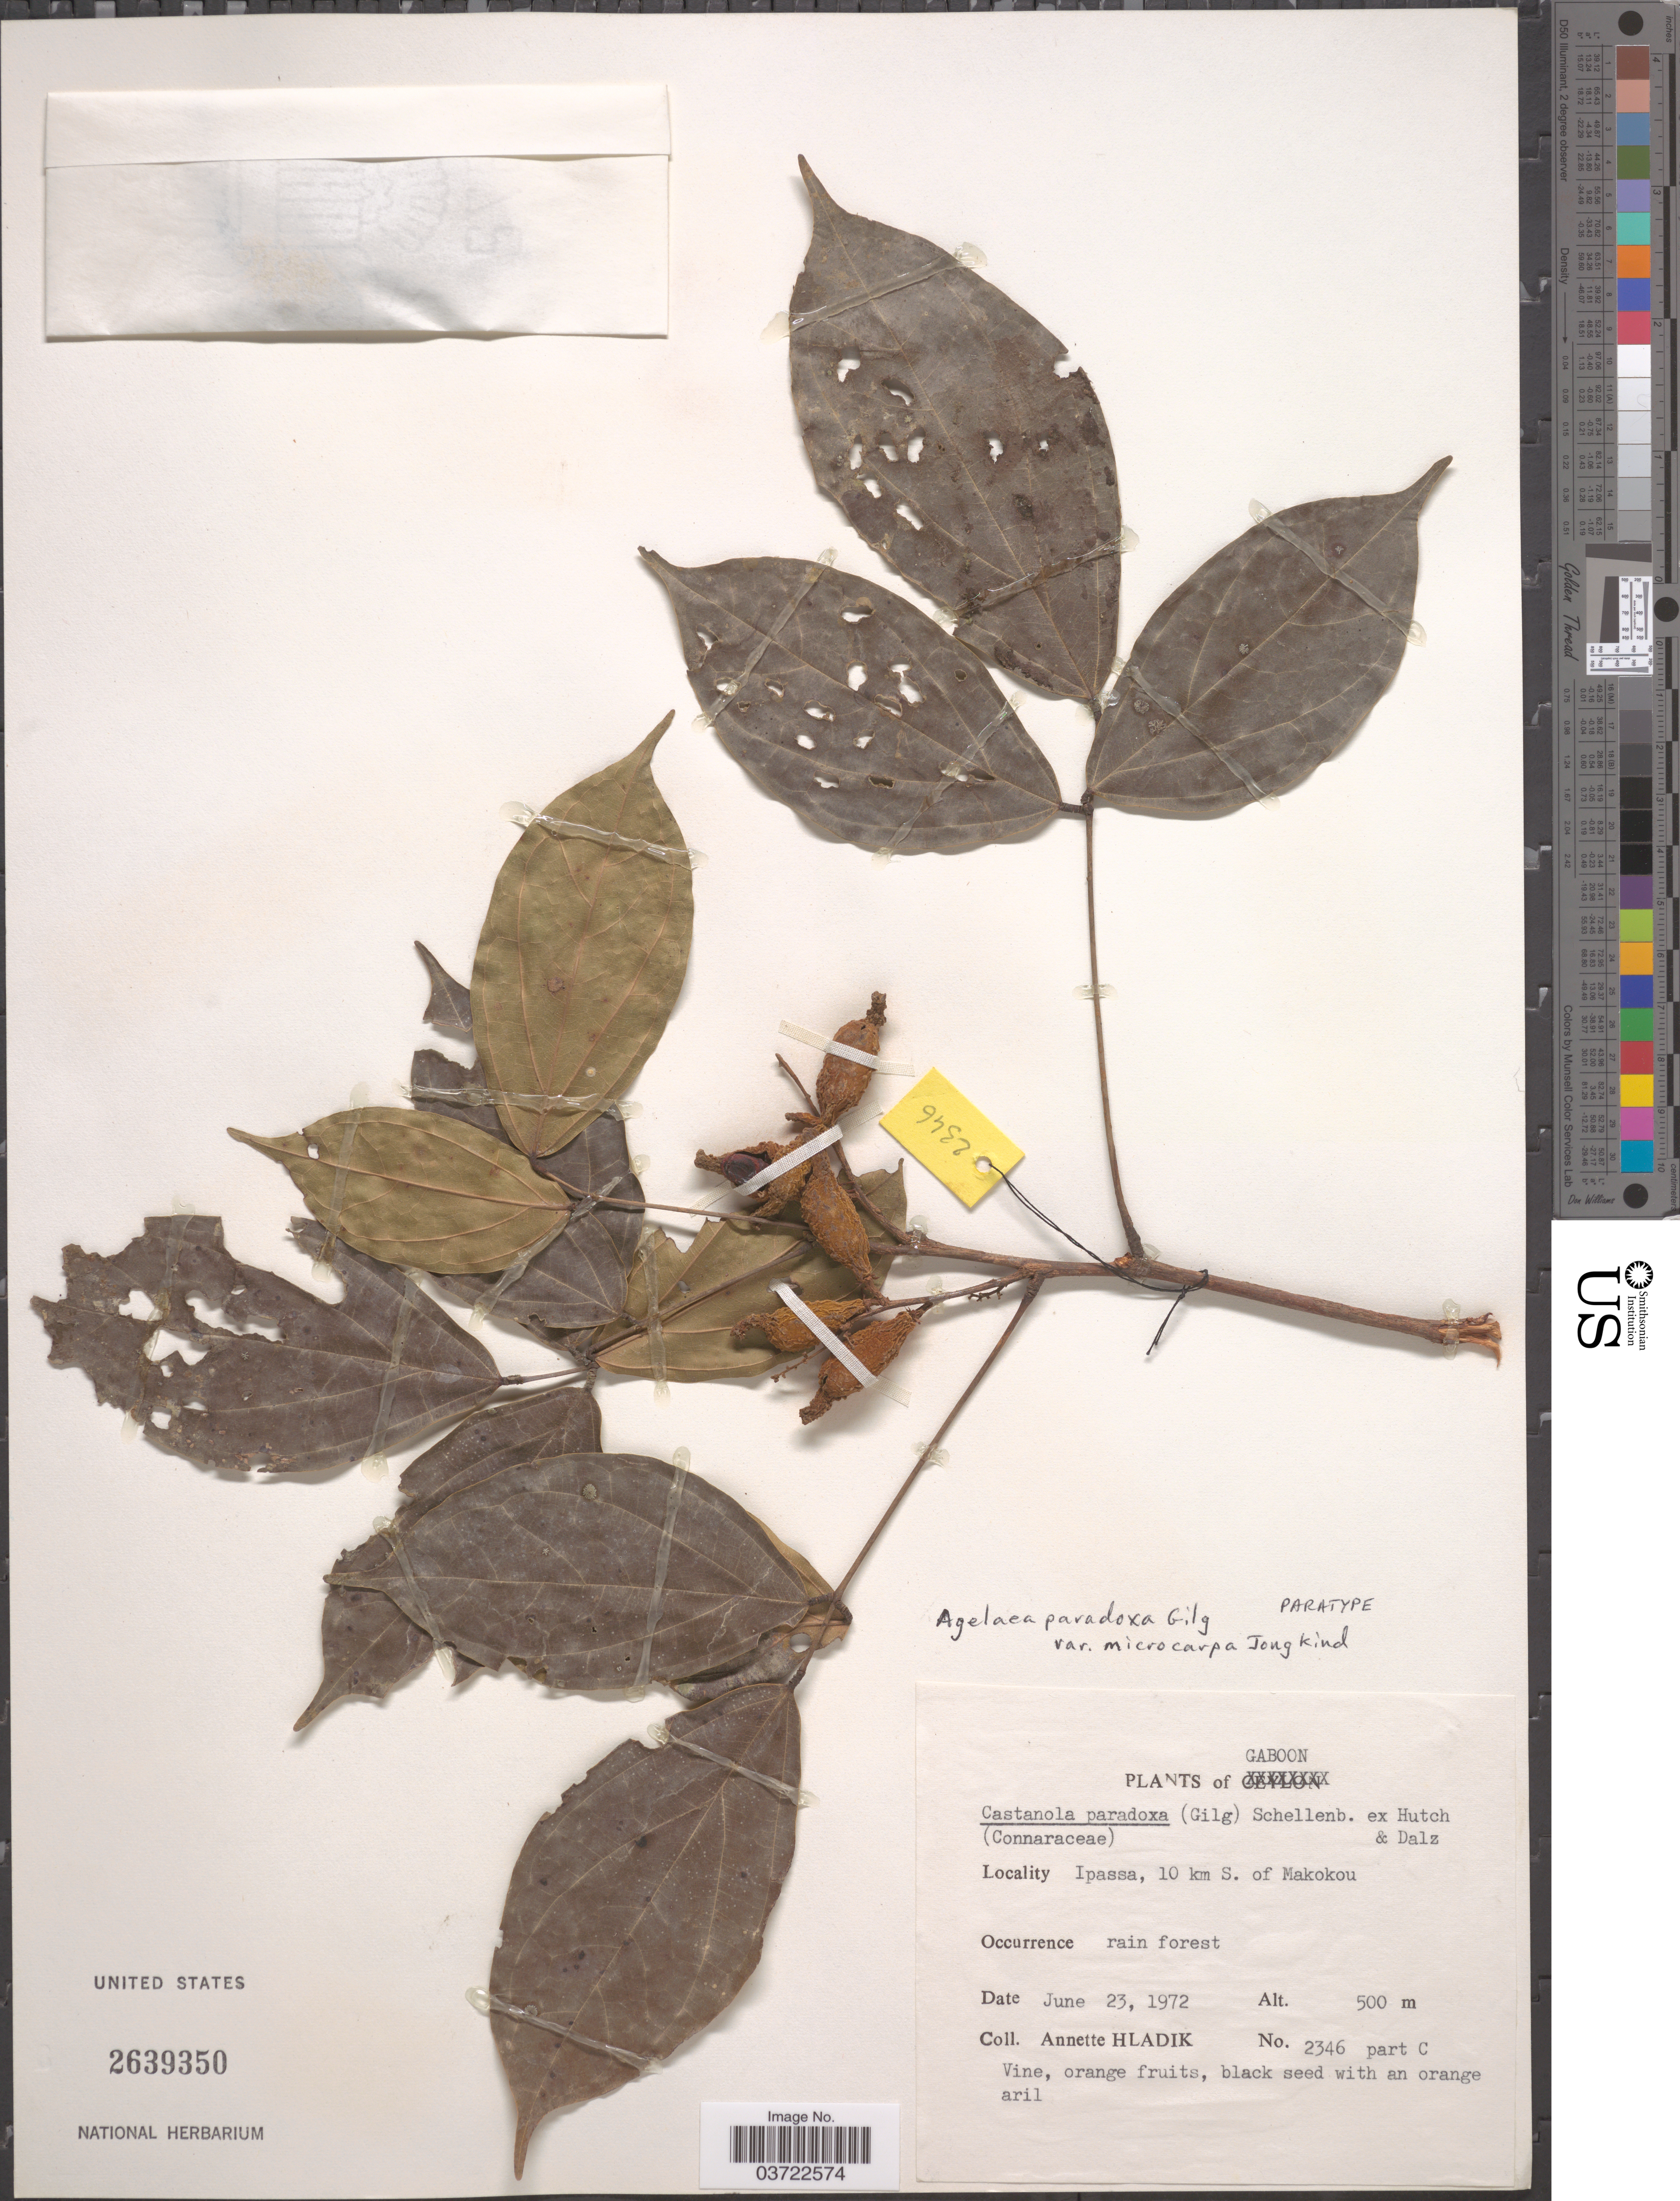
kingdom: Plantae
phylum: Tracheophyta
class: Magnoliopsida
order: Oxalidales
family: Connaraceae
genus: Agelaea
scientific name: Agelaea paradoxa var. microcarpa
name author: Jongkind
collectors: A. Hladik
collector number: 2346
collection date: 1972-06-23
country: Gabon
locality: Gaboon. Ipassa, 10 km S. of Makokou.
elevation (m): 500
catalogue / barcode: US 2639350